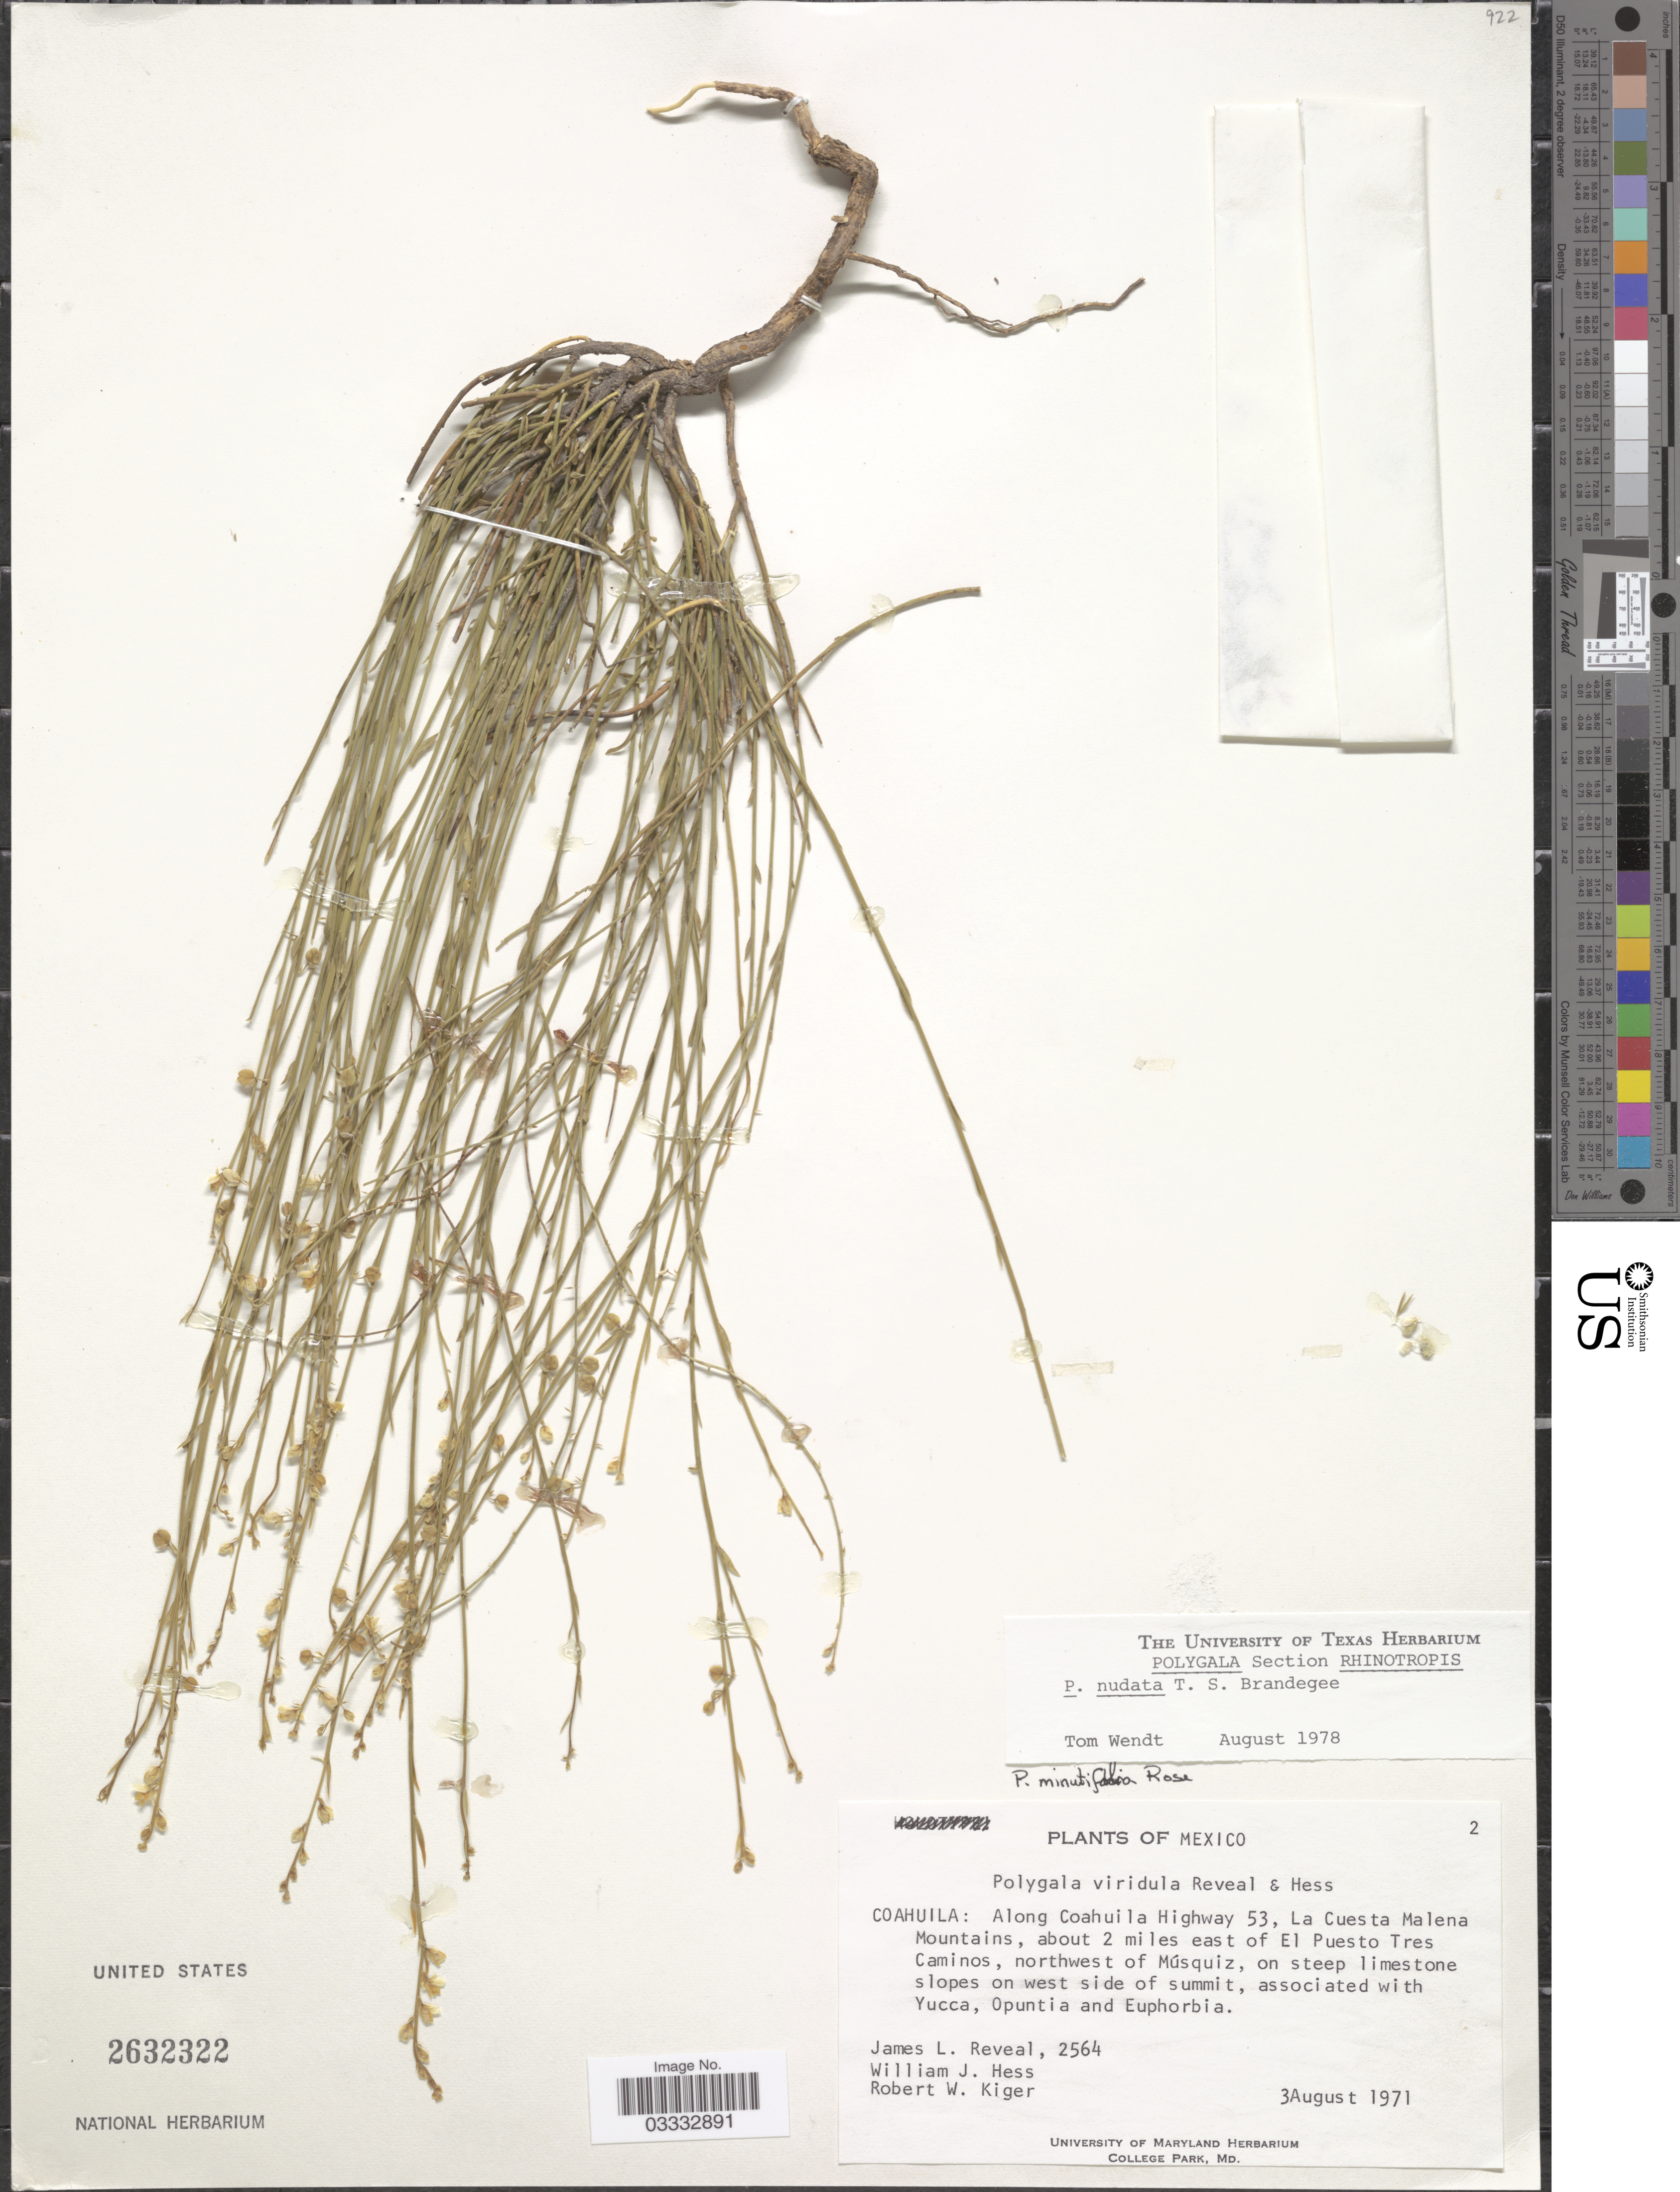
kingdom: Plantae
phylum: Tracheophyta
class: Magnoliopsida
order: Fabales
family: Polygalaceae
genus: Rhinotropis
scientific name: Rhinotropis nudata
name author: (K. Brandegee) J.R. Abbott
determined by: Strong, Mark T., (BOT), Smithsonian Institution - National Museum of Natural History (UNITED STATES)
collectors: J. L. Reveal, W. Hess & R. Kiger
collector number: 2564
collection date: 1971-08-03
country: Mexico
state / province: Coahuila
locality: Along Coahuila Highway 53, La Cuesta Malena Mountains, about 2 miles east of El Puesto Tres Caminos, northwest of Músquiz.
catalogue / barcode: US 2632322